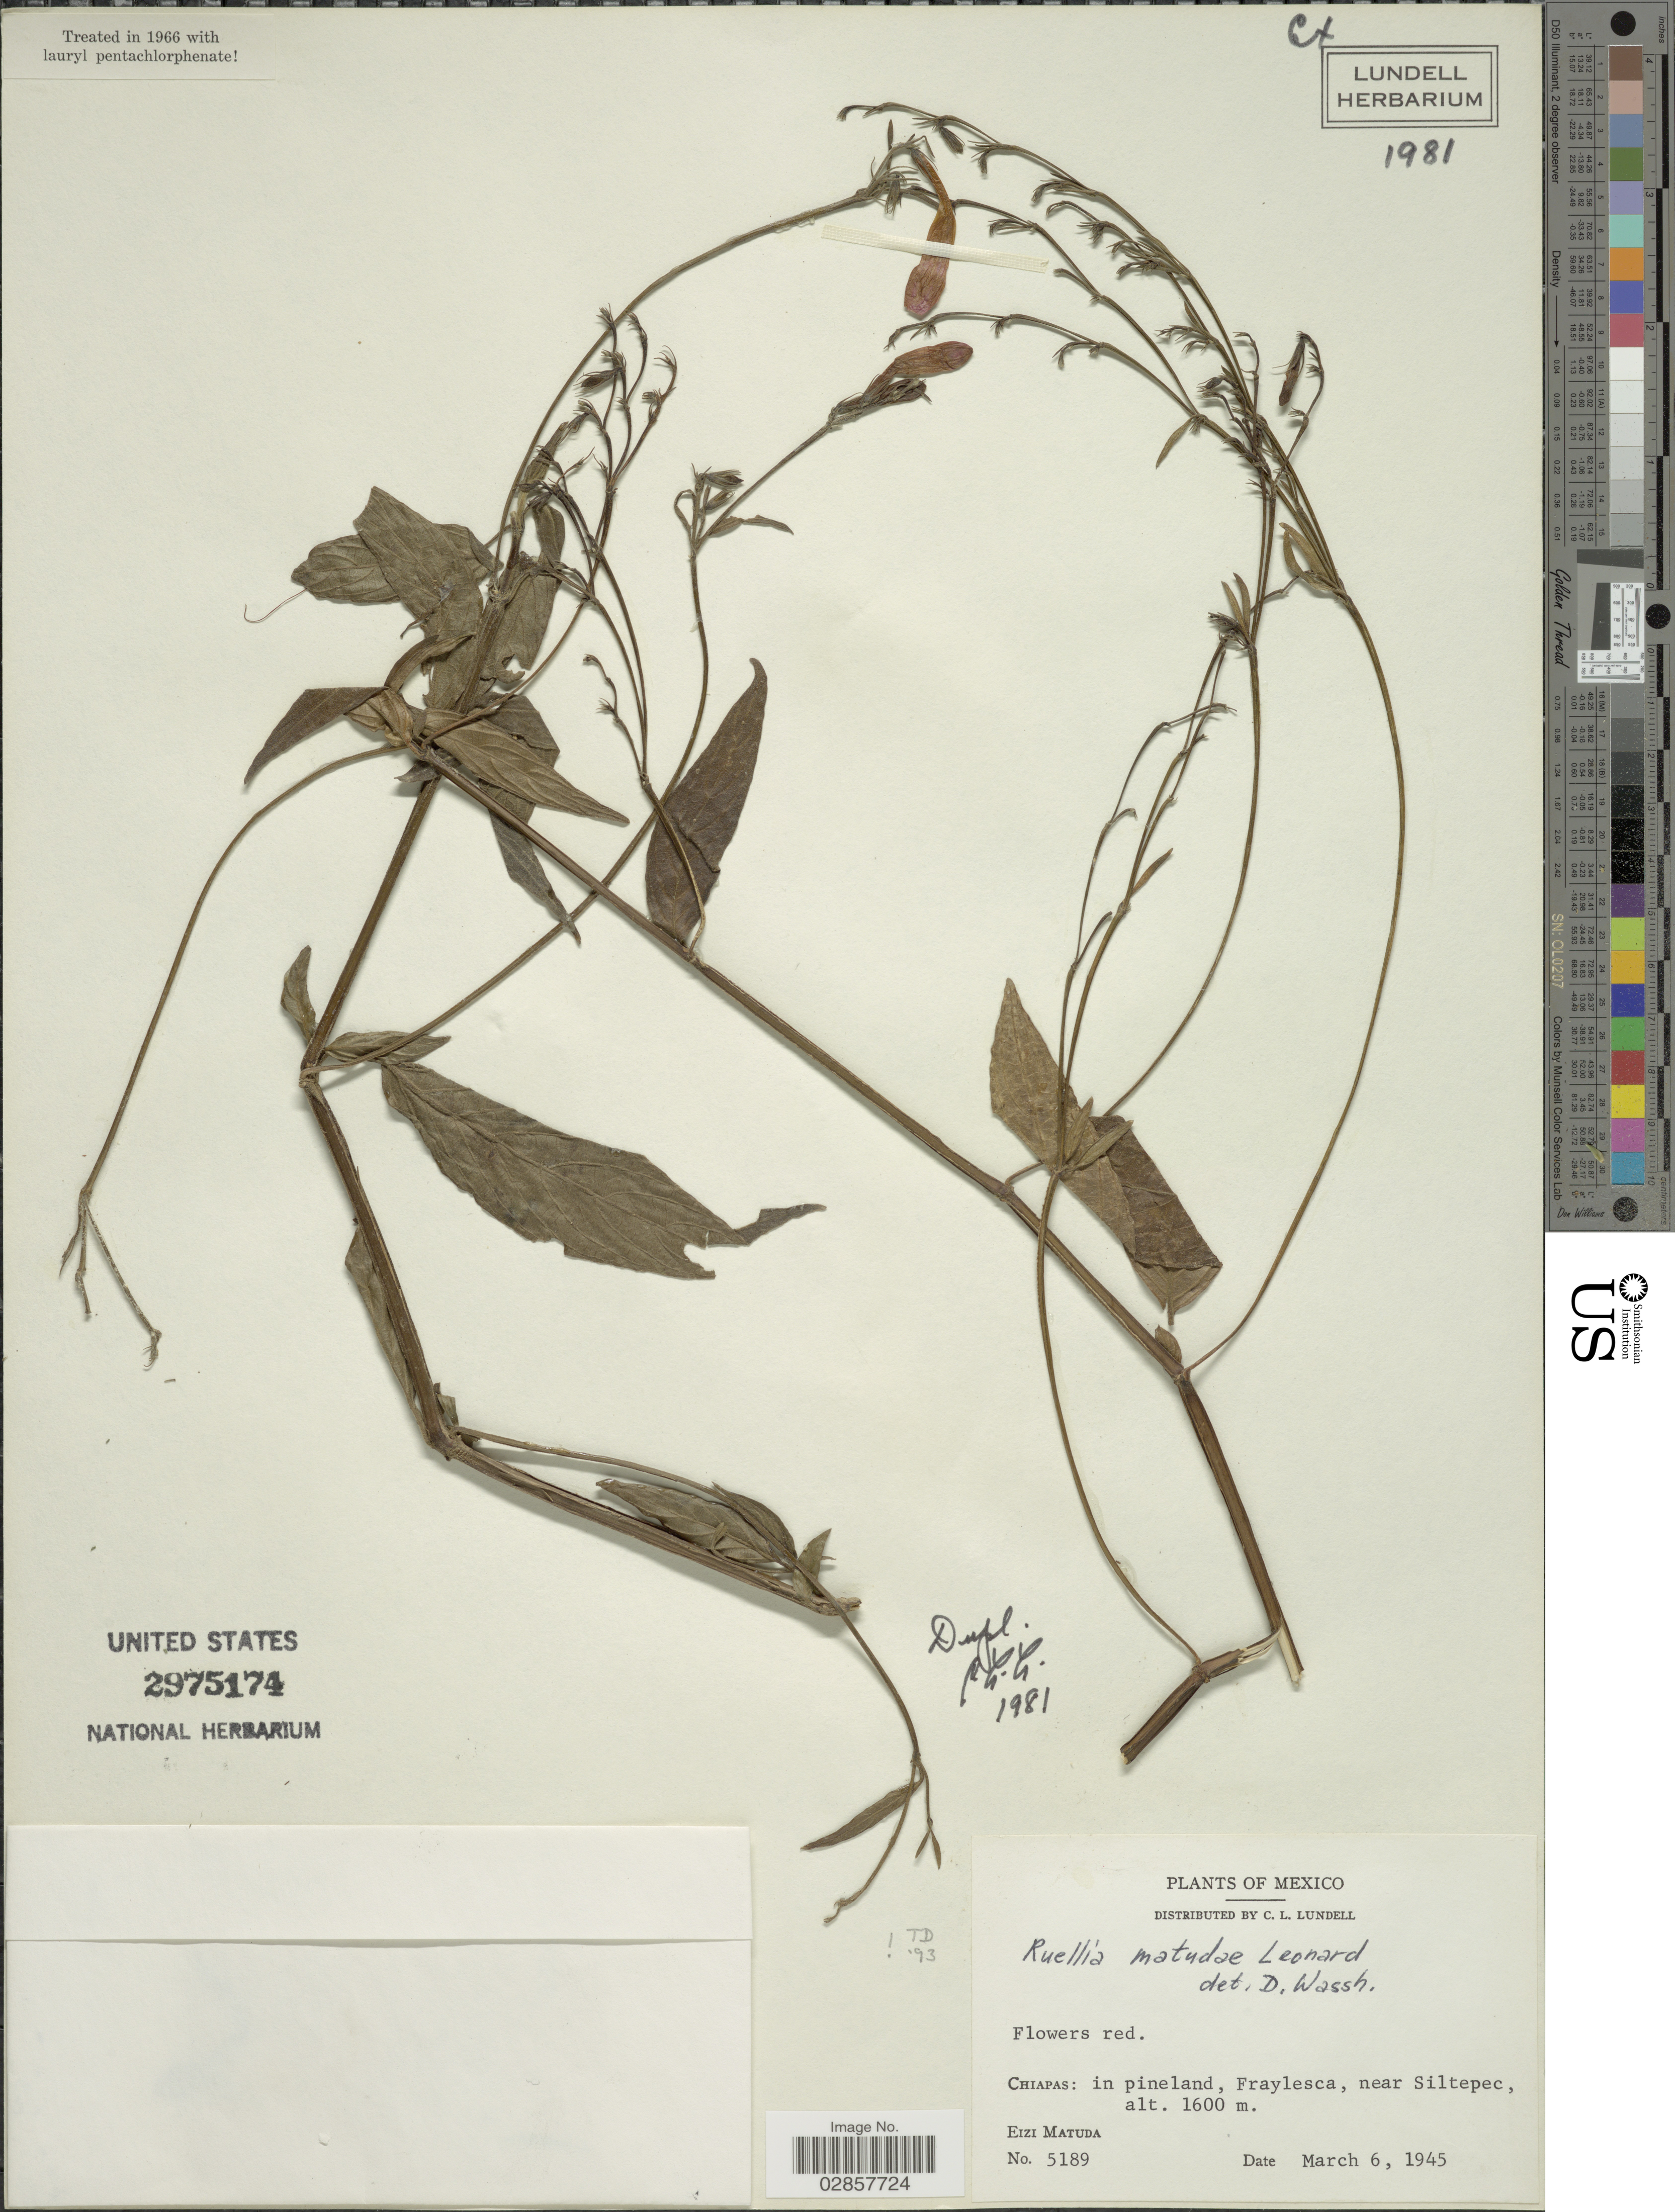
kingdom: Plantae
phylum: Tracheophyta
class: Magnoliopsida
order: Lamiales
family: Acanthaceae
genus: Ruellia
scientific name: Ruellia matudae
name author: Leonard in Lundell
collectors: E. Matuda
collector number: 5189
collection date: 1945-03-06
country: Mexico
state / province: Chiapas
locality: In pineland, Fraylesca, near Siltepec.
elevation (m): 1600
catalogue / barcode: US 2975174